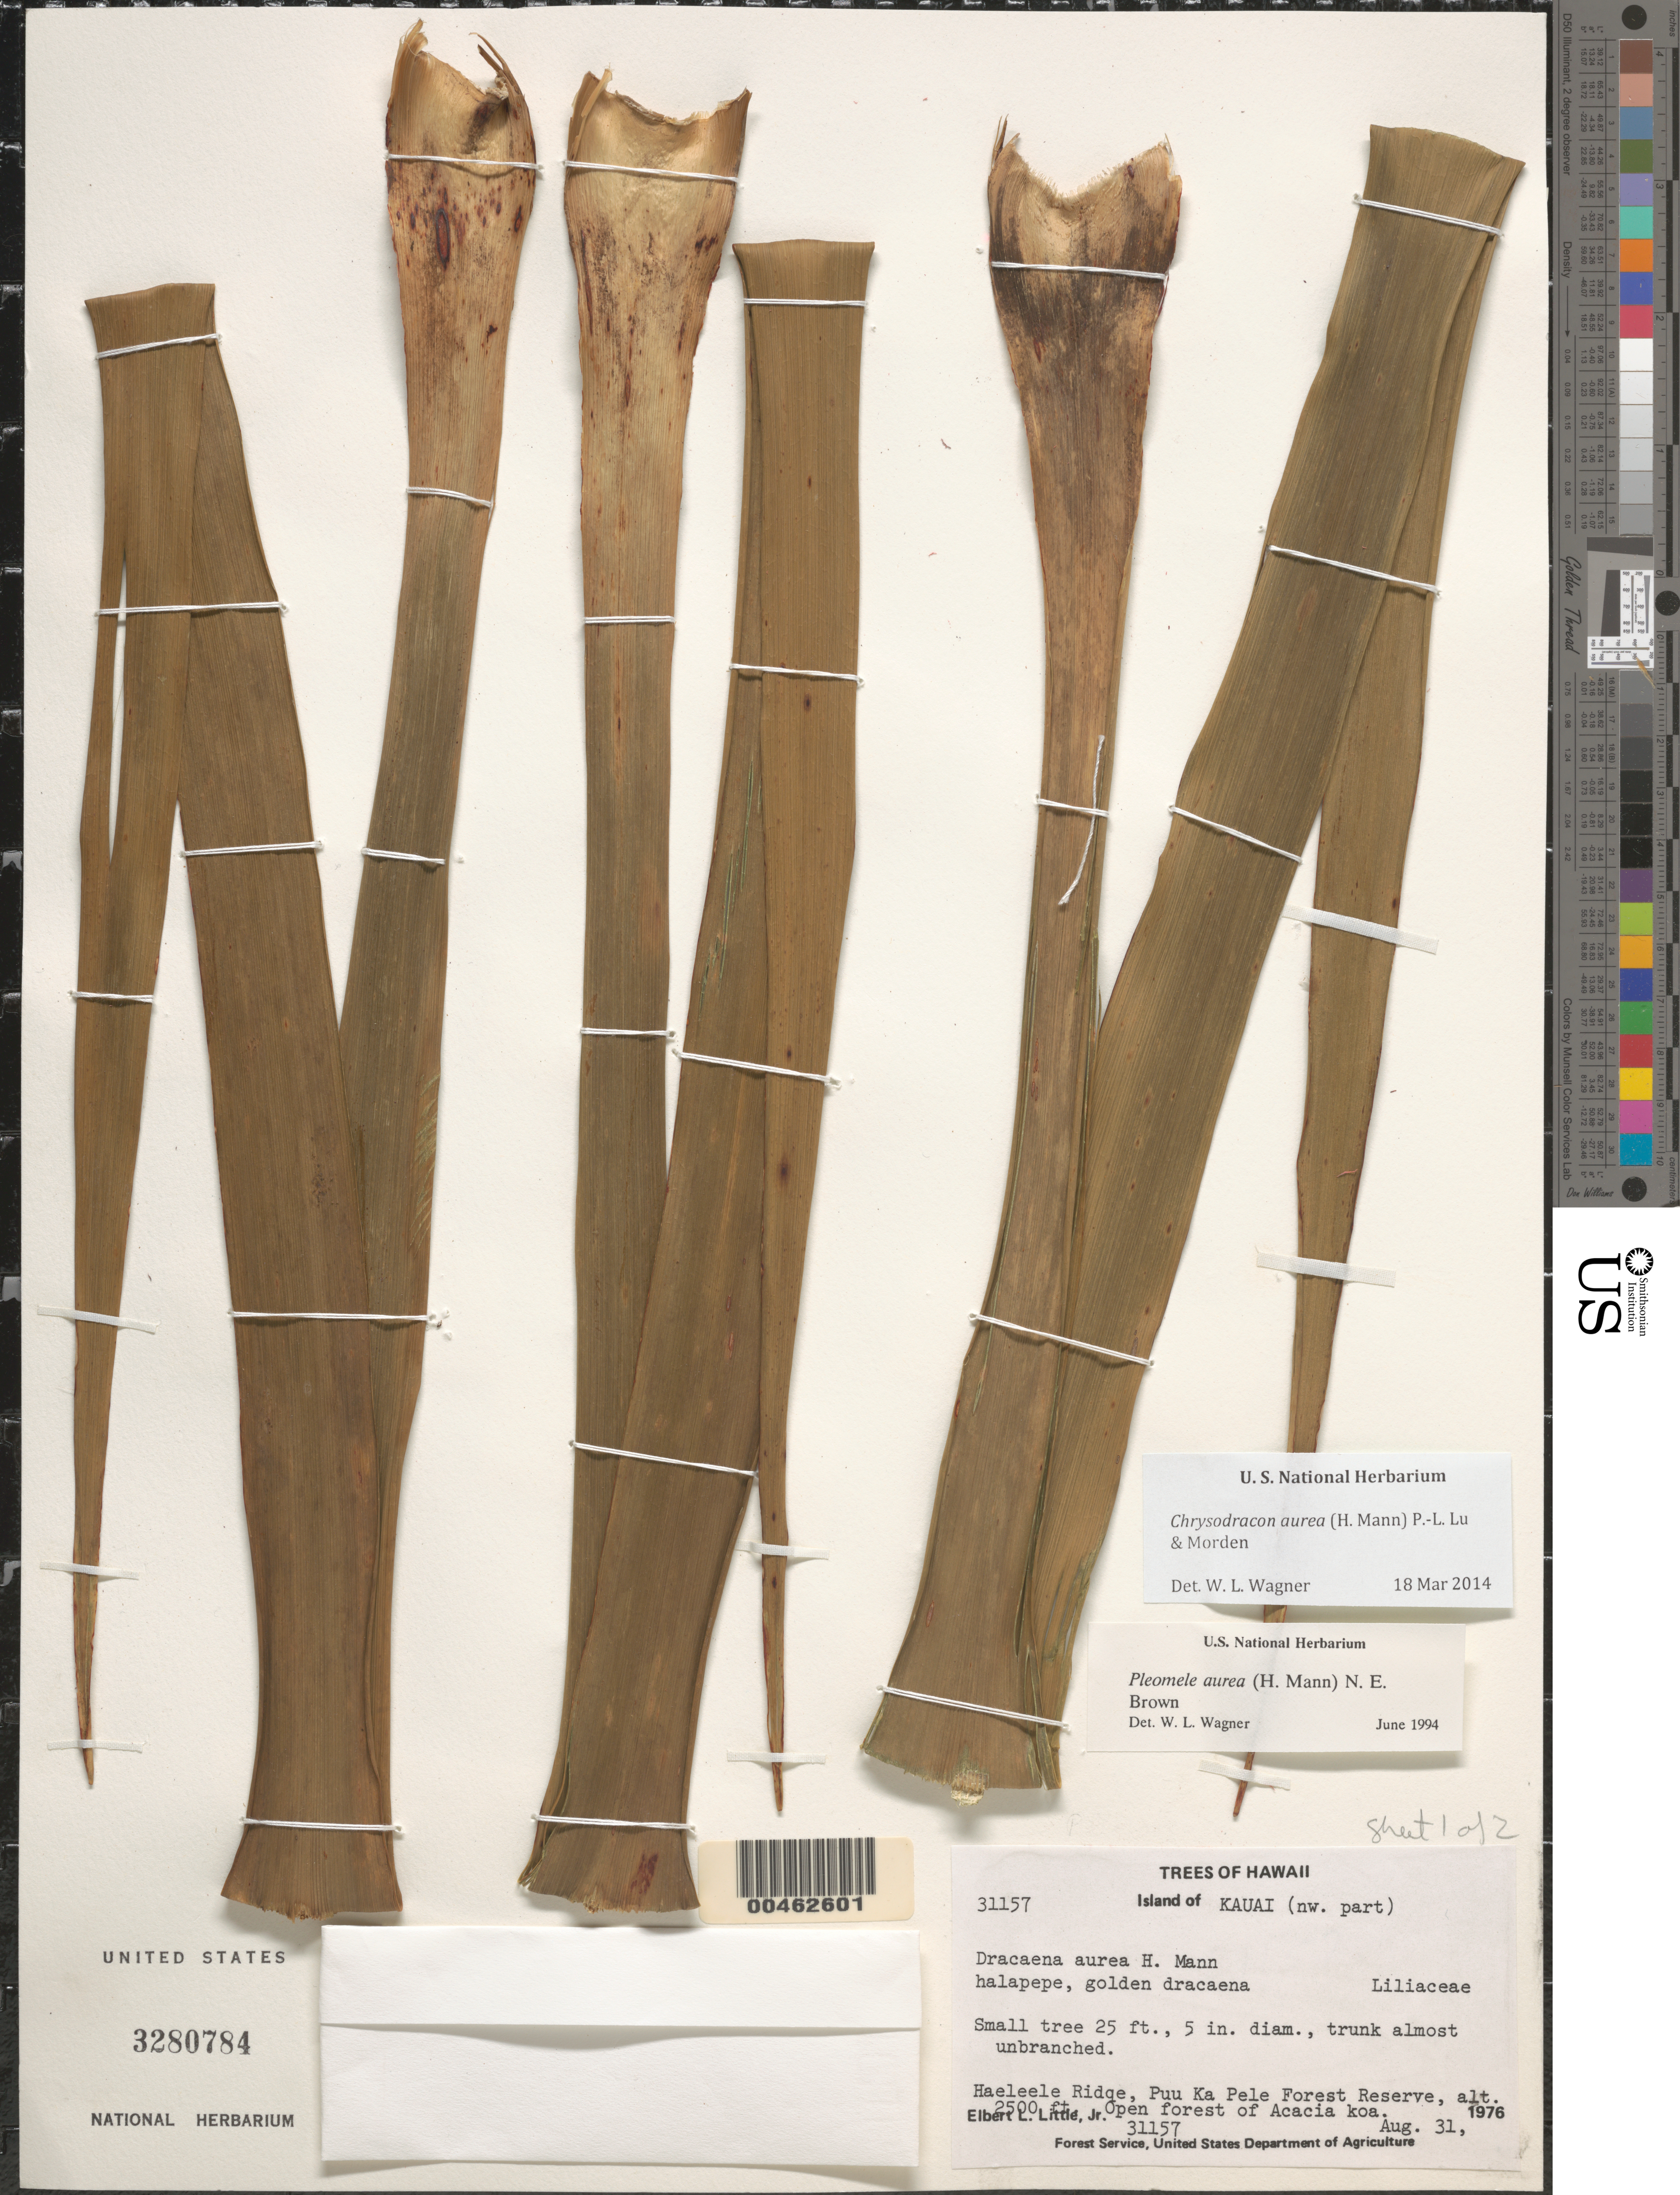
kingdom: Plantae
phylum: Tracheophyta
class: Liliopsida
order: Asparagales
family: Asparagaceae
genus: Dracaena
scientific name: Dracaena aurea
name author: H. Mann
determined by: Wagner, W. L., (BOT), Smithsonian Institution - National Museum of Natural History (UNITED STATES)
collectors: E. L. Little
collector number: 31157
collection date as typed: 31 Aug 1976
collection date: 1976-08-31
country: United States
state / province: Hawaii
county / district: Kauai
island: Kaua'i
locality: NW part of Kauai, Haeleele Ridge, Puu Ka Pele Forest Reserve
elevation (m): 762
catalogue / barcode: US 3280784